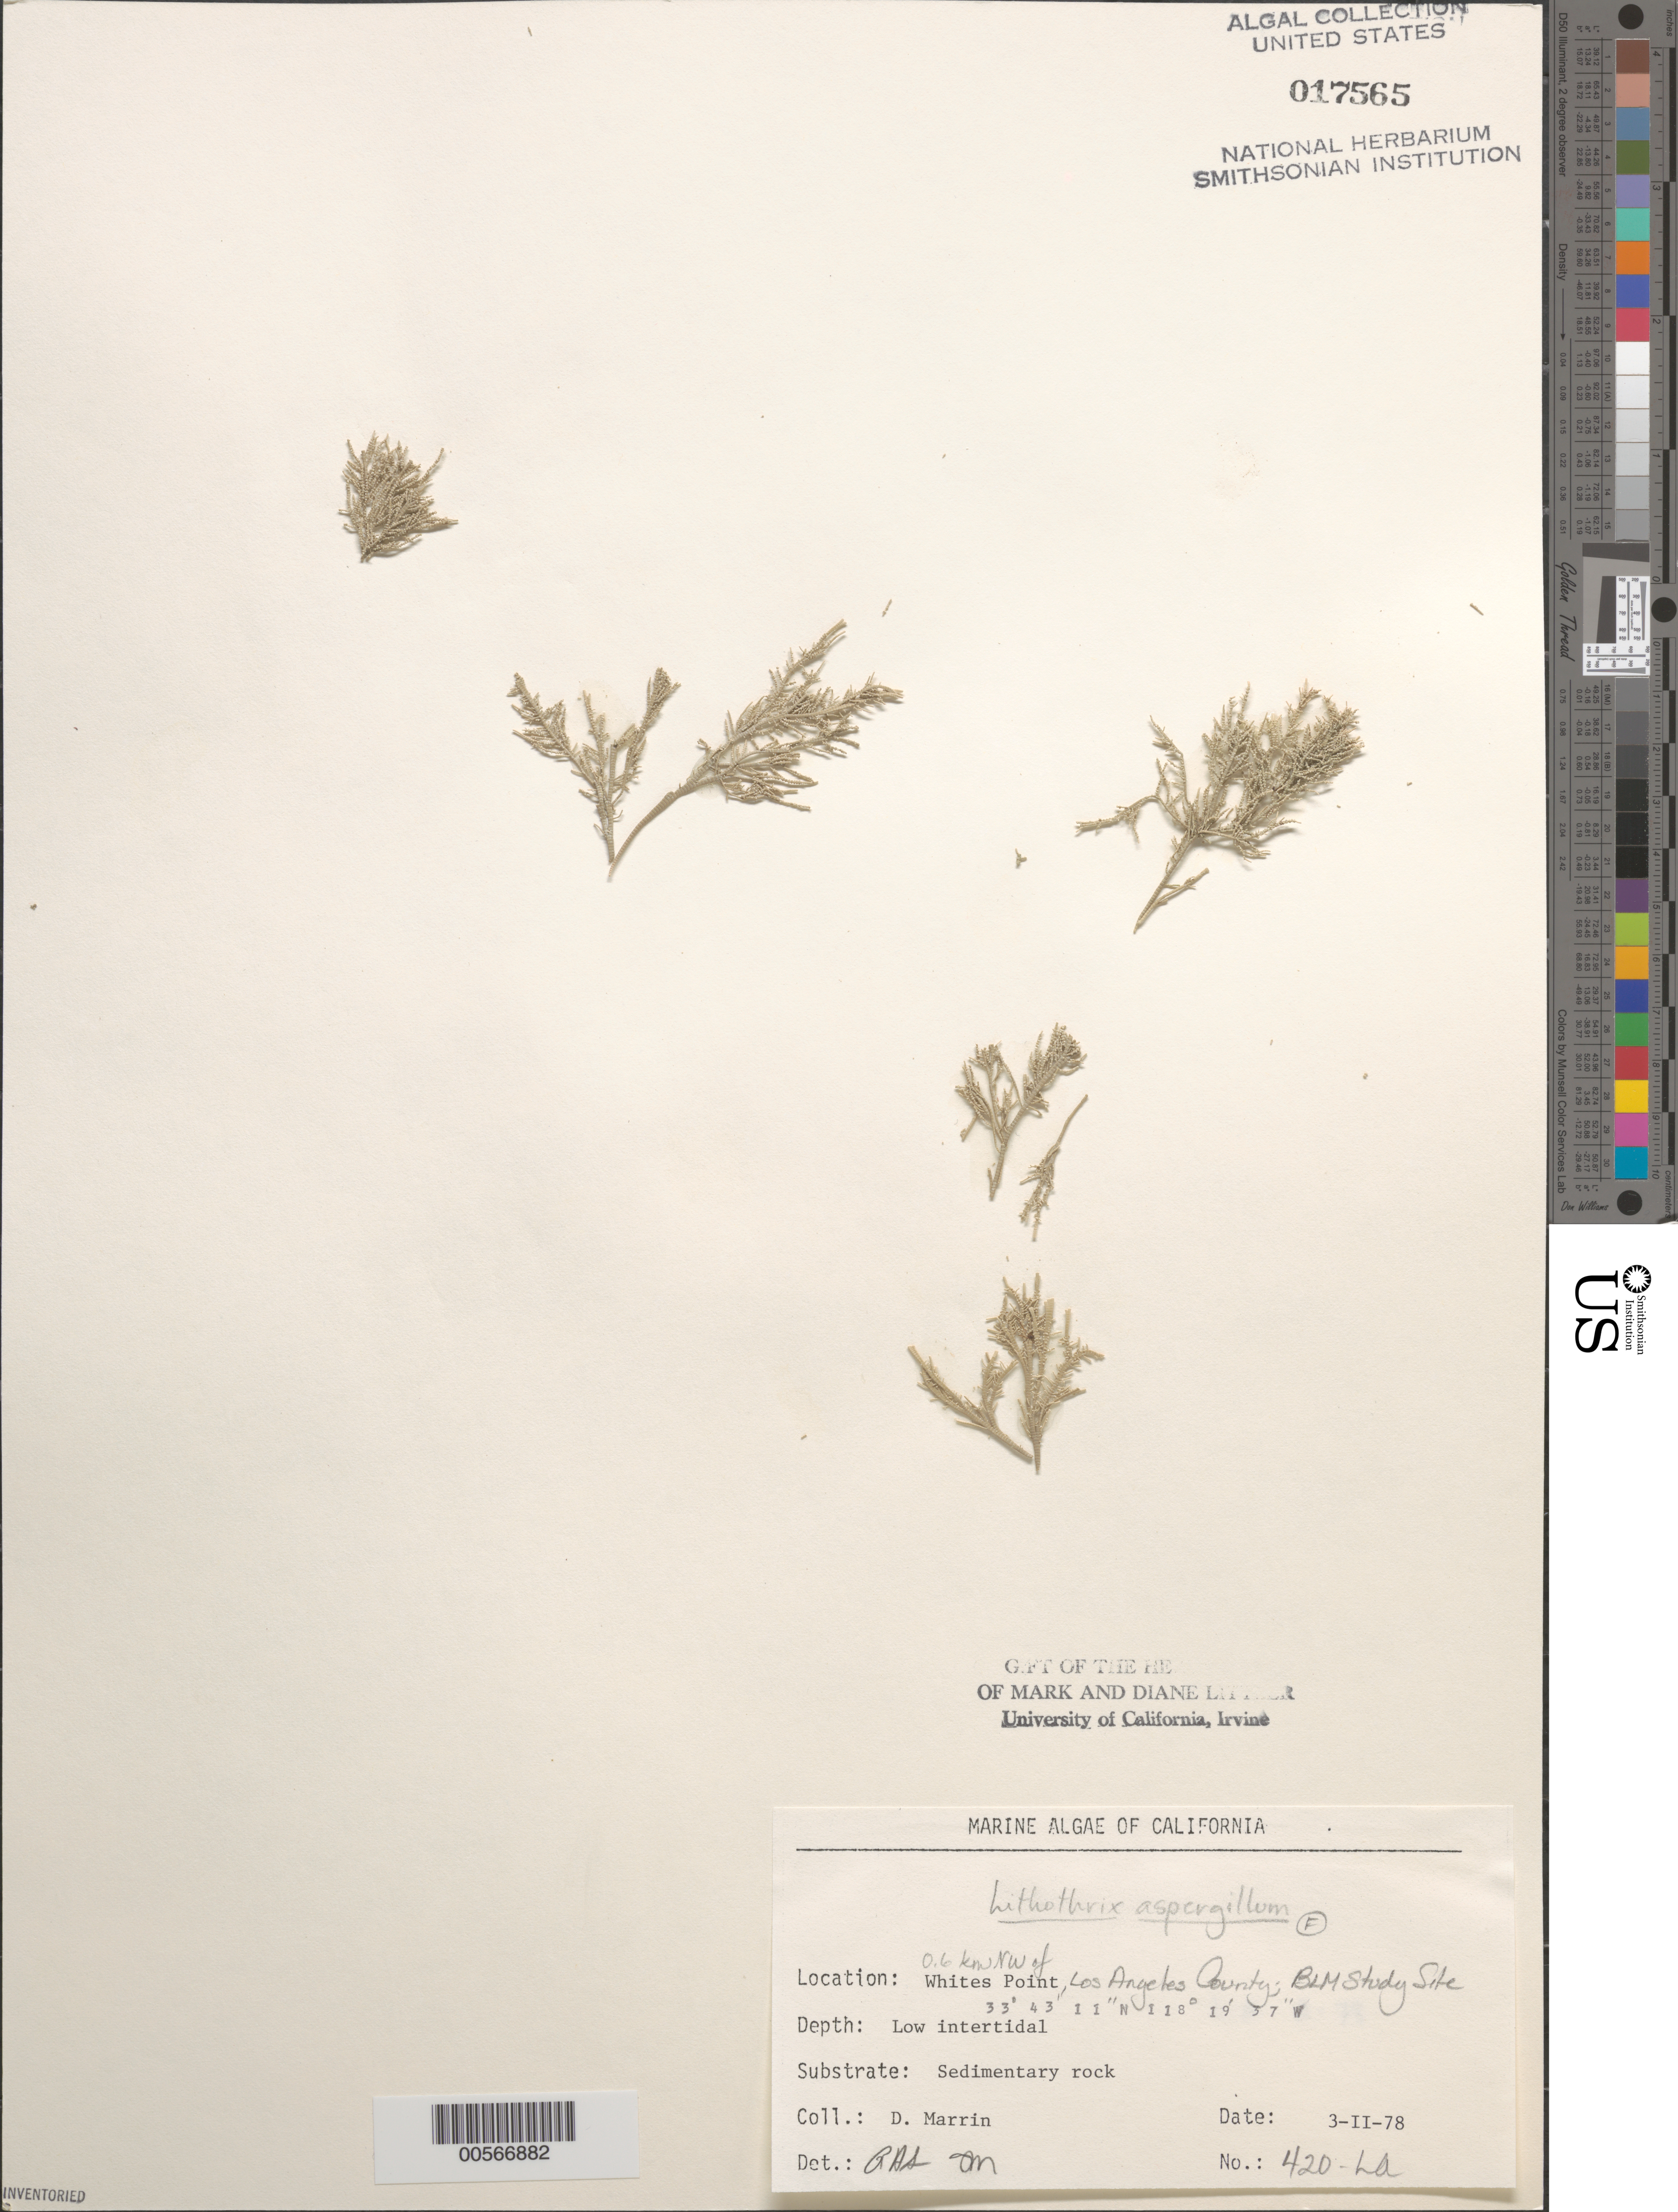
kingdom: Plantae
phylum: Rhodophyta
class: Florideophyceae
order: Corallinales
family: Lithophyllaceae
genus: Lithothrix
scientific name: Lithothrix aspergillum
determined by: Sims, Robert H.; Murray, S. N.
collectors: D. Marrin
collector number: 420-la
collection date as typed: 03 Feb 1978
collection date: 1978-02-03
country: United States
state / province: California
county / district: Los Angeles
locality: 0.6 km northwest of Whites Point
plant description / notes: BLM-SOCALBIGHT Rocky Intertidal Survey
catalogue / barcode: US 17565